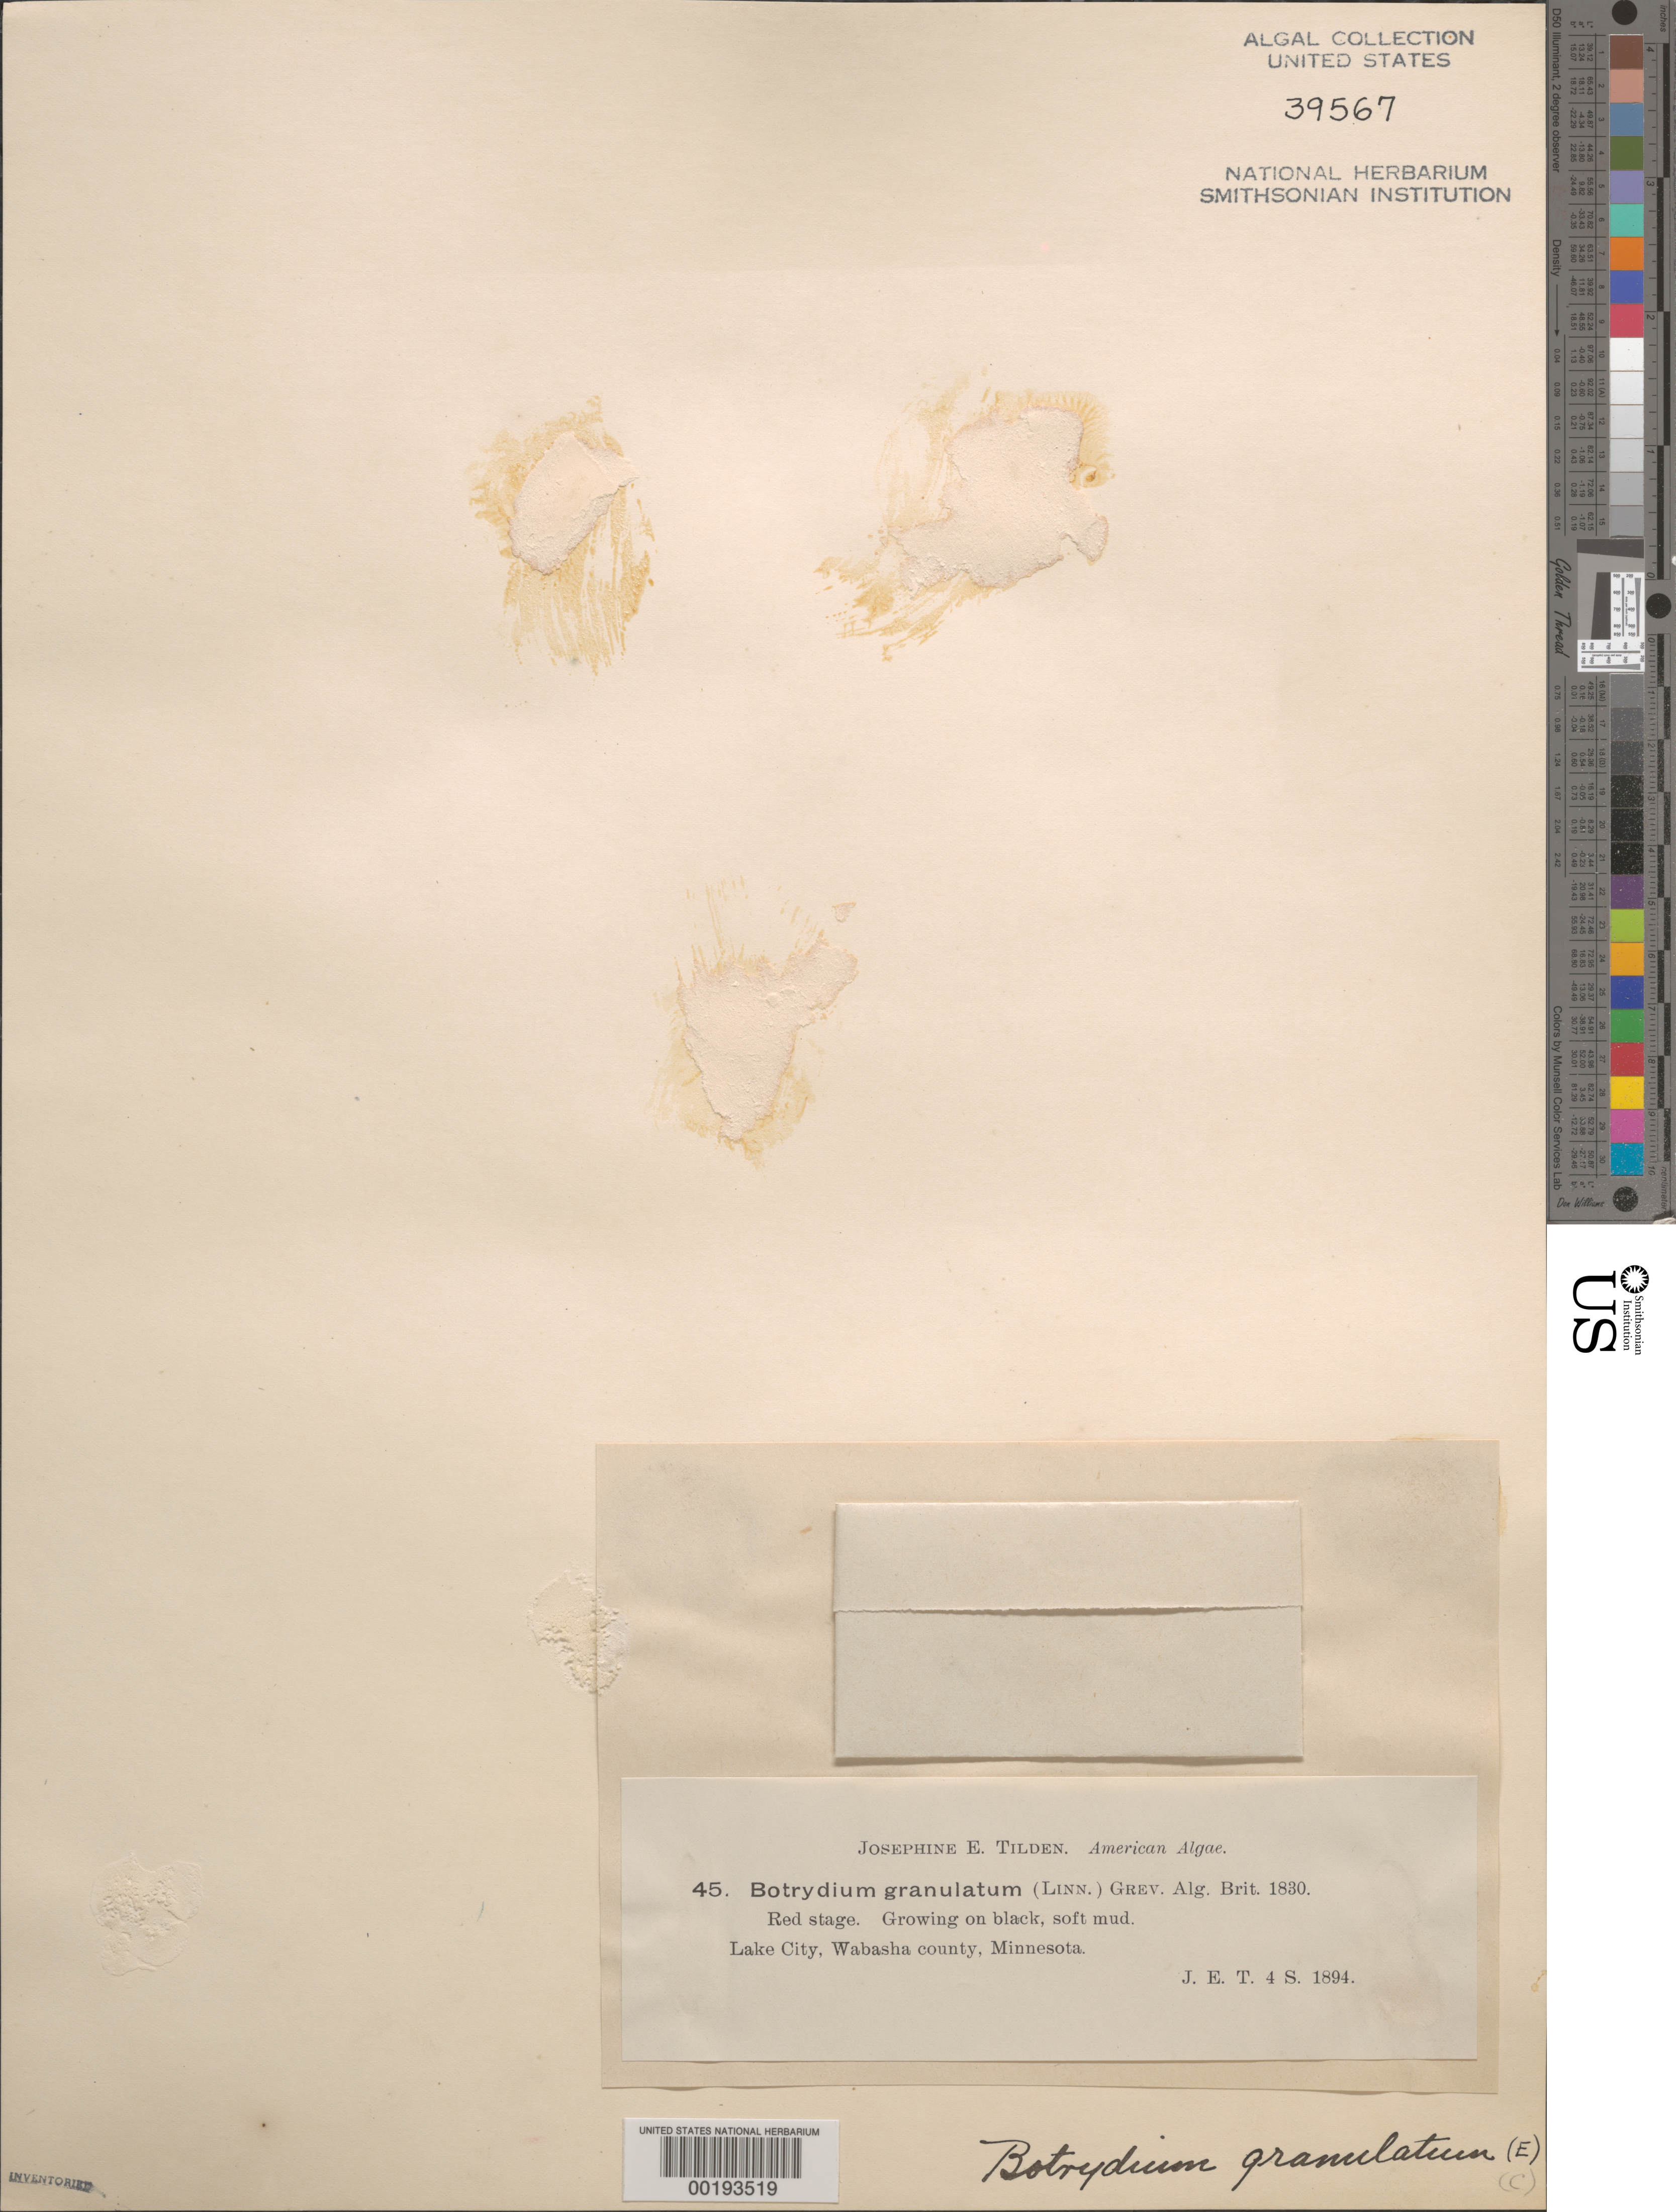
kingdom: Chromista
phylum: Ochrophyta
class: Xanthophyceae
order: Botrydiales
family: Botrydiaceae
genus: Botrydium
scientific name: Botrydium granulatum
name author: (L.) Greville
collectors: J. E. Tilden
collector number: JET 45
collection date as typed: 04 Sep 1894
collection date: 1894-09-04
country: United States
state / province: Minnesota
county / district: Wabasha County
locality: Lake City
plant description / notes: Tilden, American Algae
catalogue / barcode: US 39567